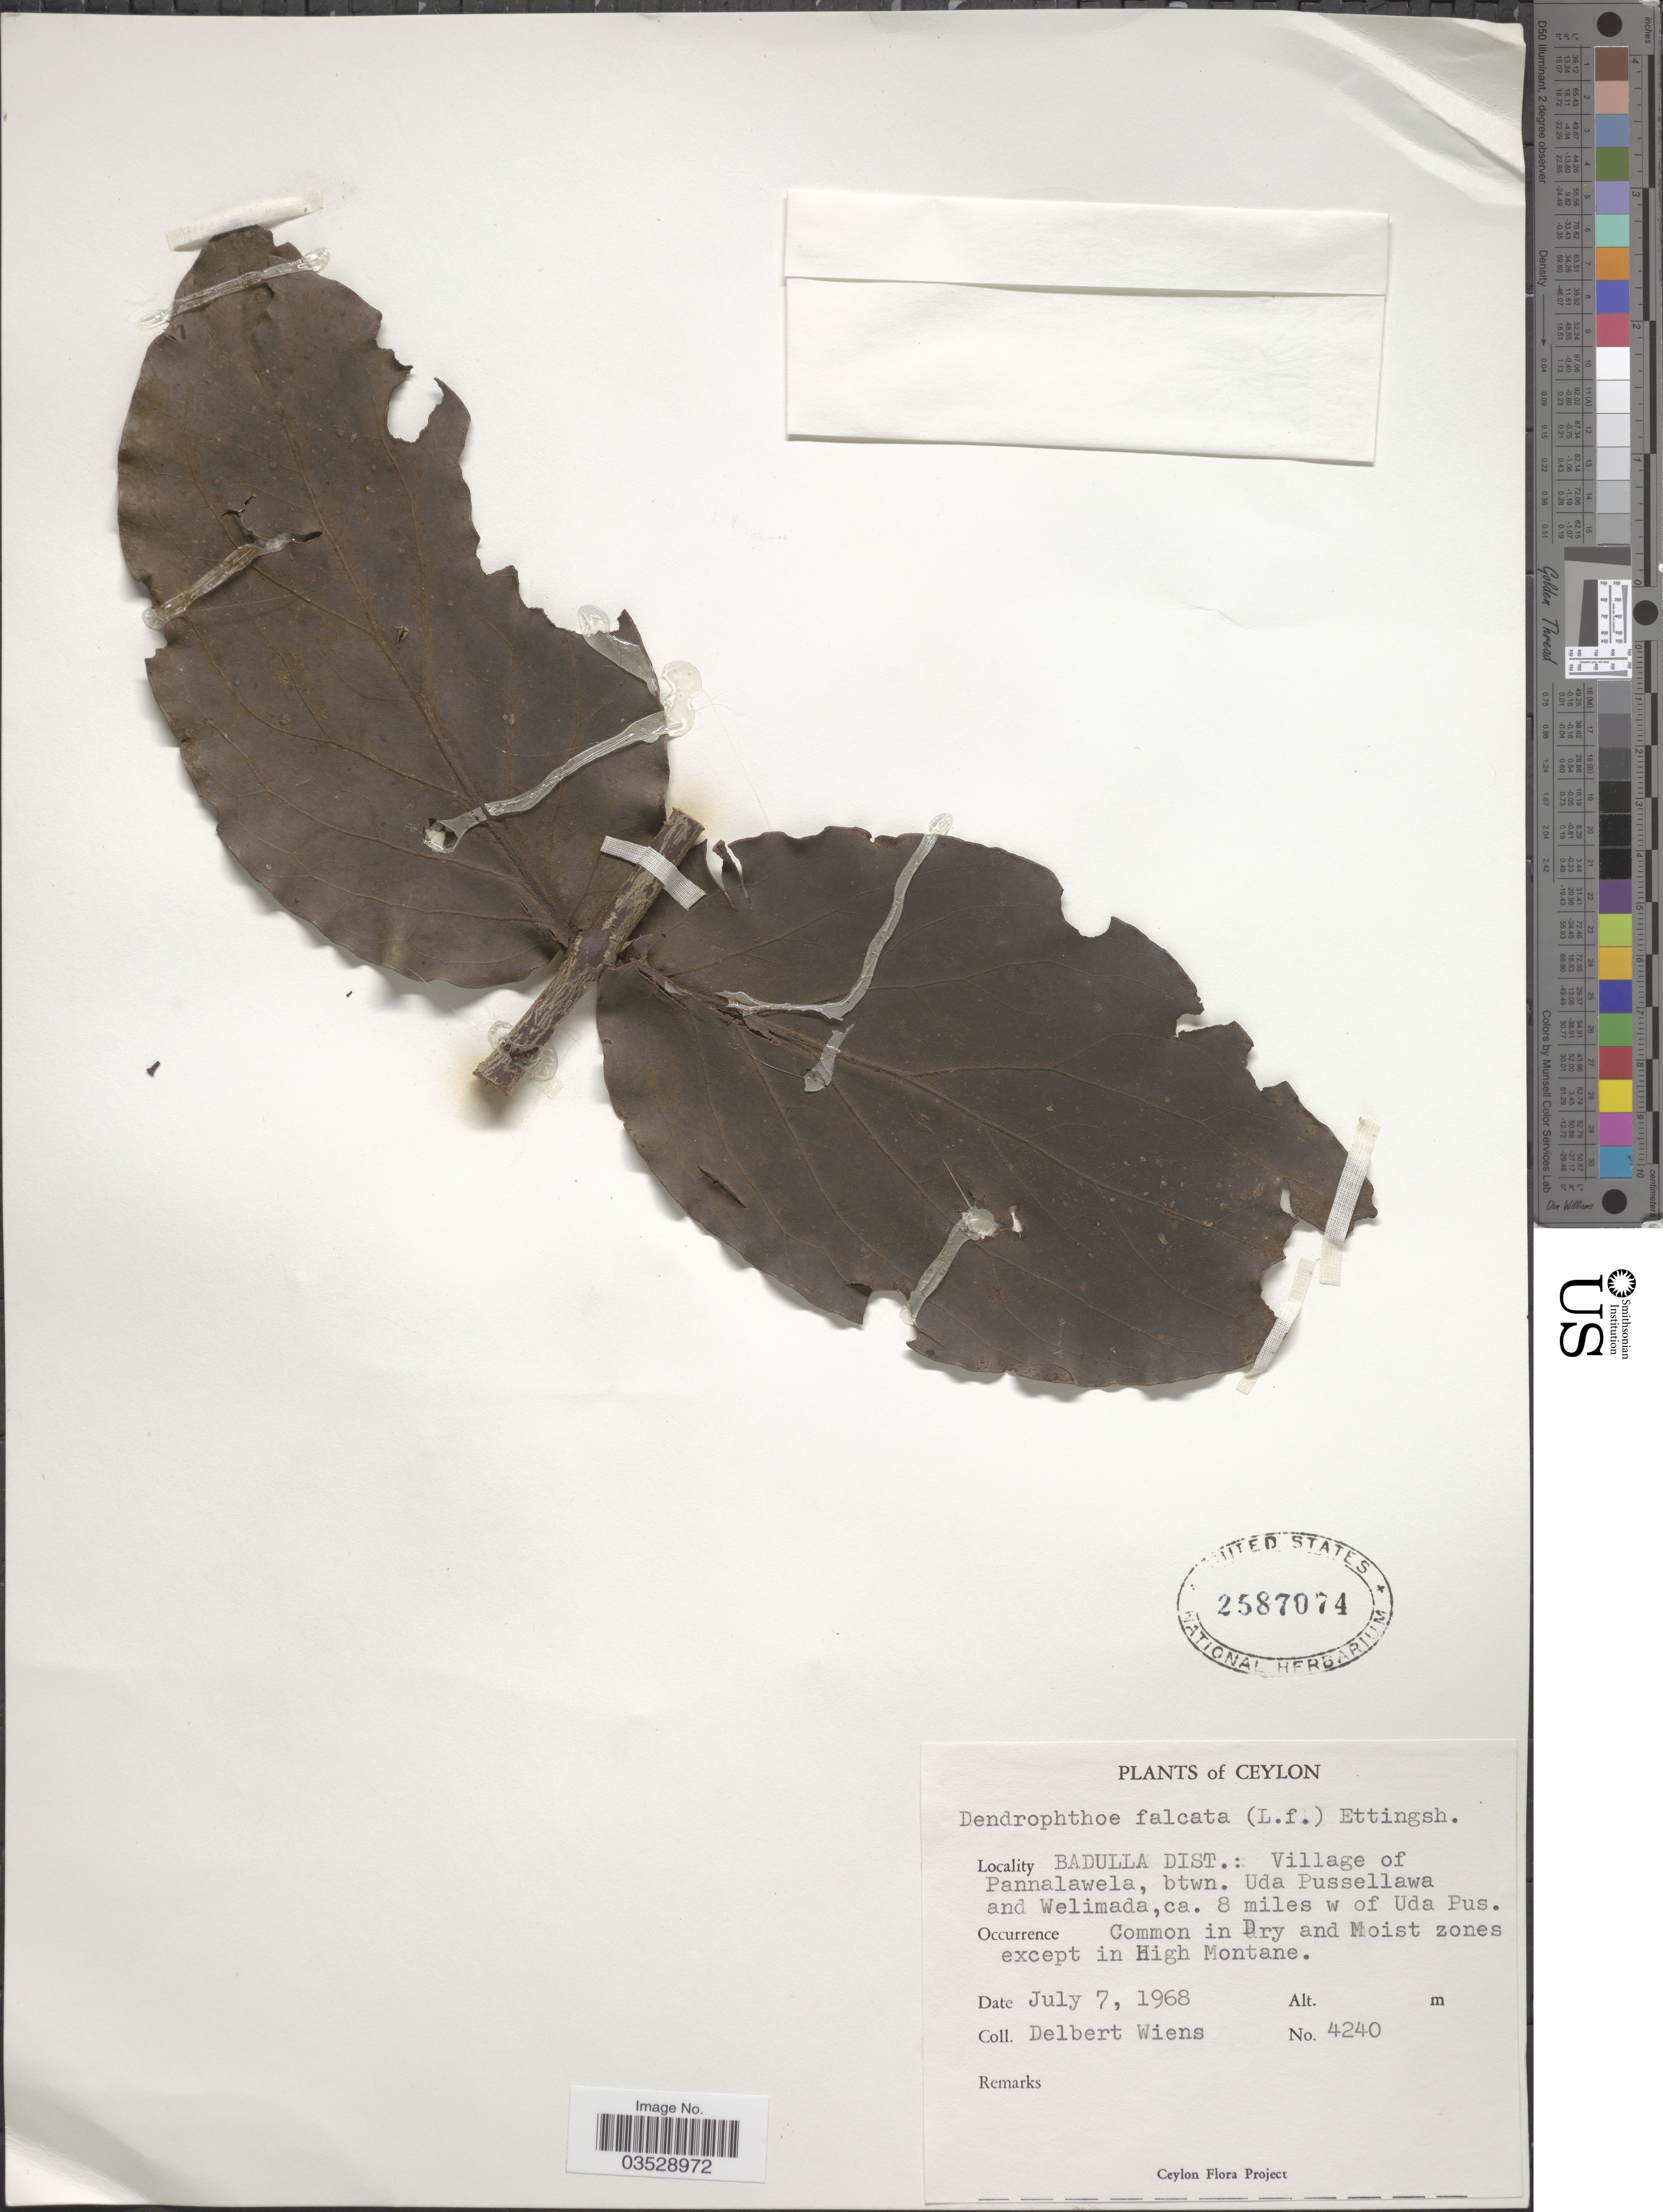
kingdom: Plantae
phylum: Tracheophyta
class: Magnoliopsida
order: Santalales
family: Loranthaceae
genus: Dendrophthoe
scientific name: Dendrophthoe falcata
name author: (L. f.) Ettingsh.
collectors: D. Wiens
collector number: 4240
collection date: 1968-07-07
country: Sri Lanka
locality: Ceylon. Badulla Dist.: Village of Pannalawela, btwn. Uda Pussellawa and Welimada, ca. 8 miles w of Uda Pus. Common in Dry and Mois zones except in High Montane.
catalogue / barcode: US 2587074